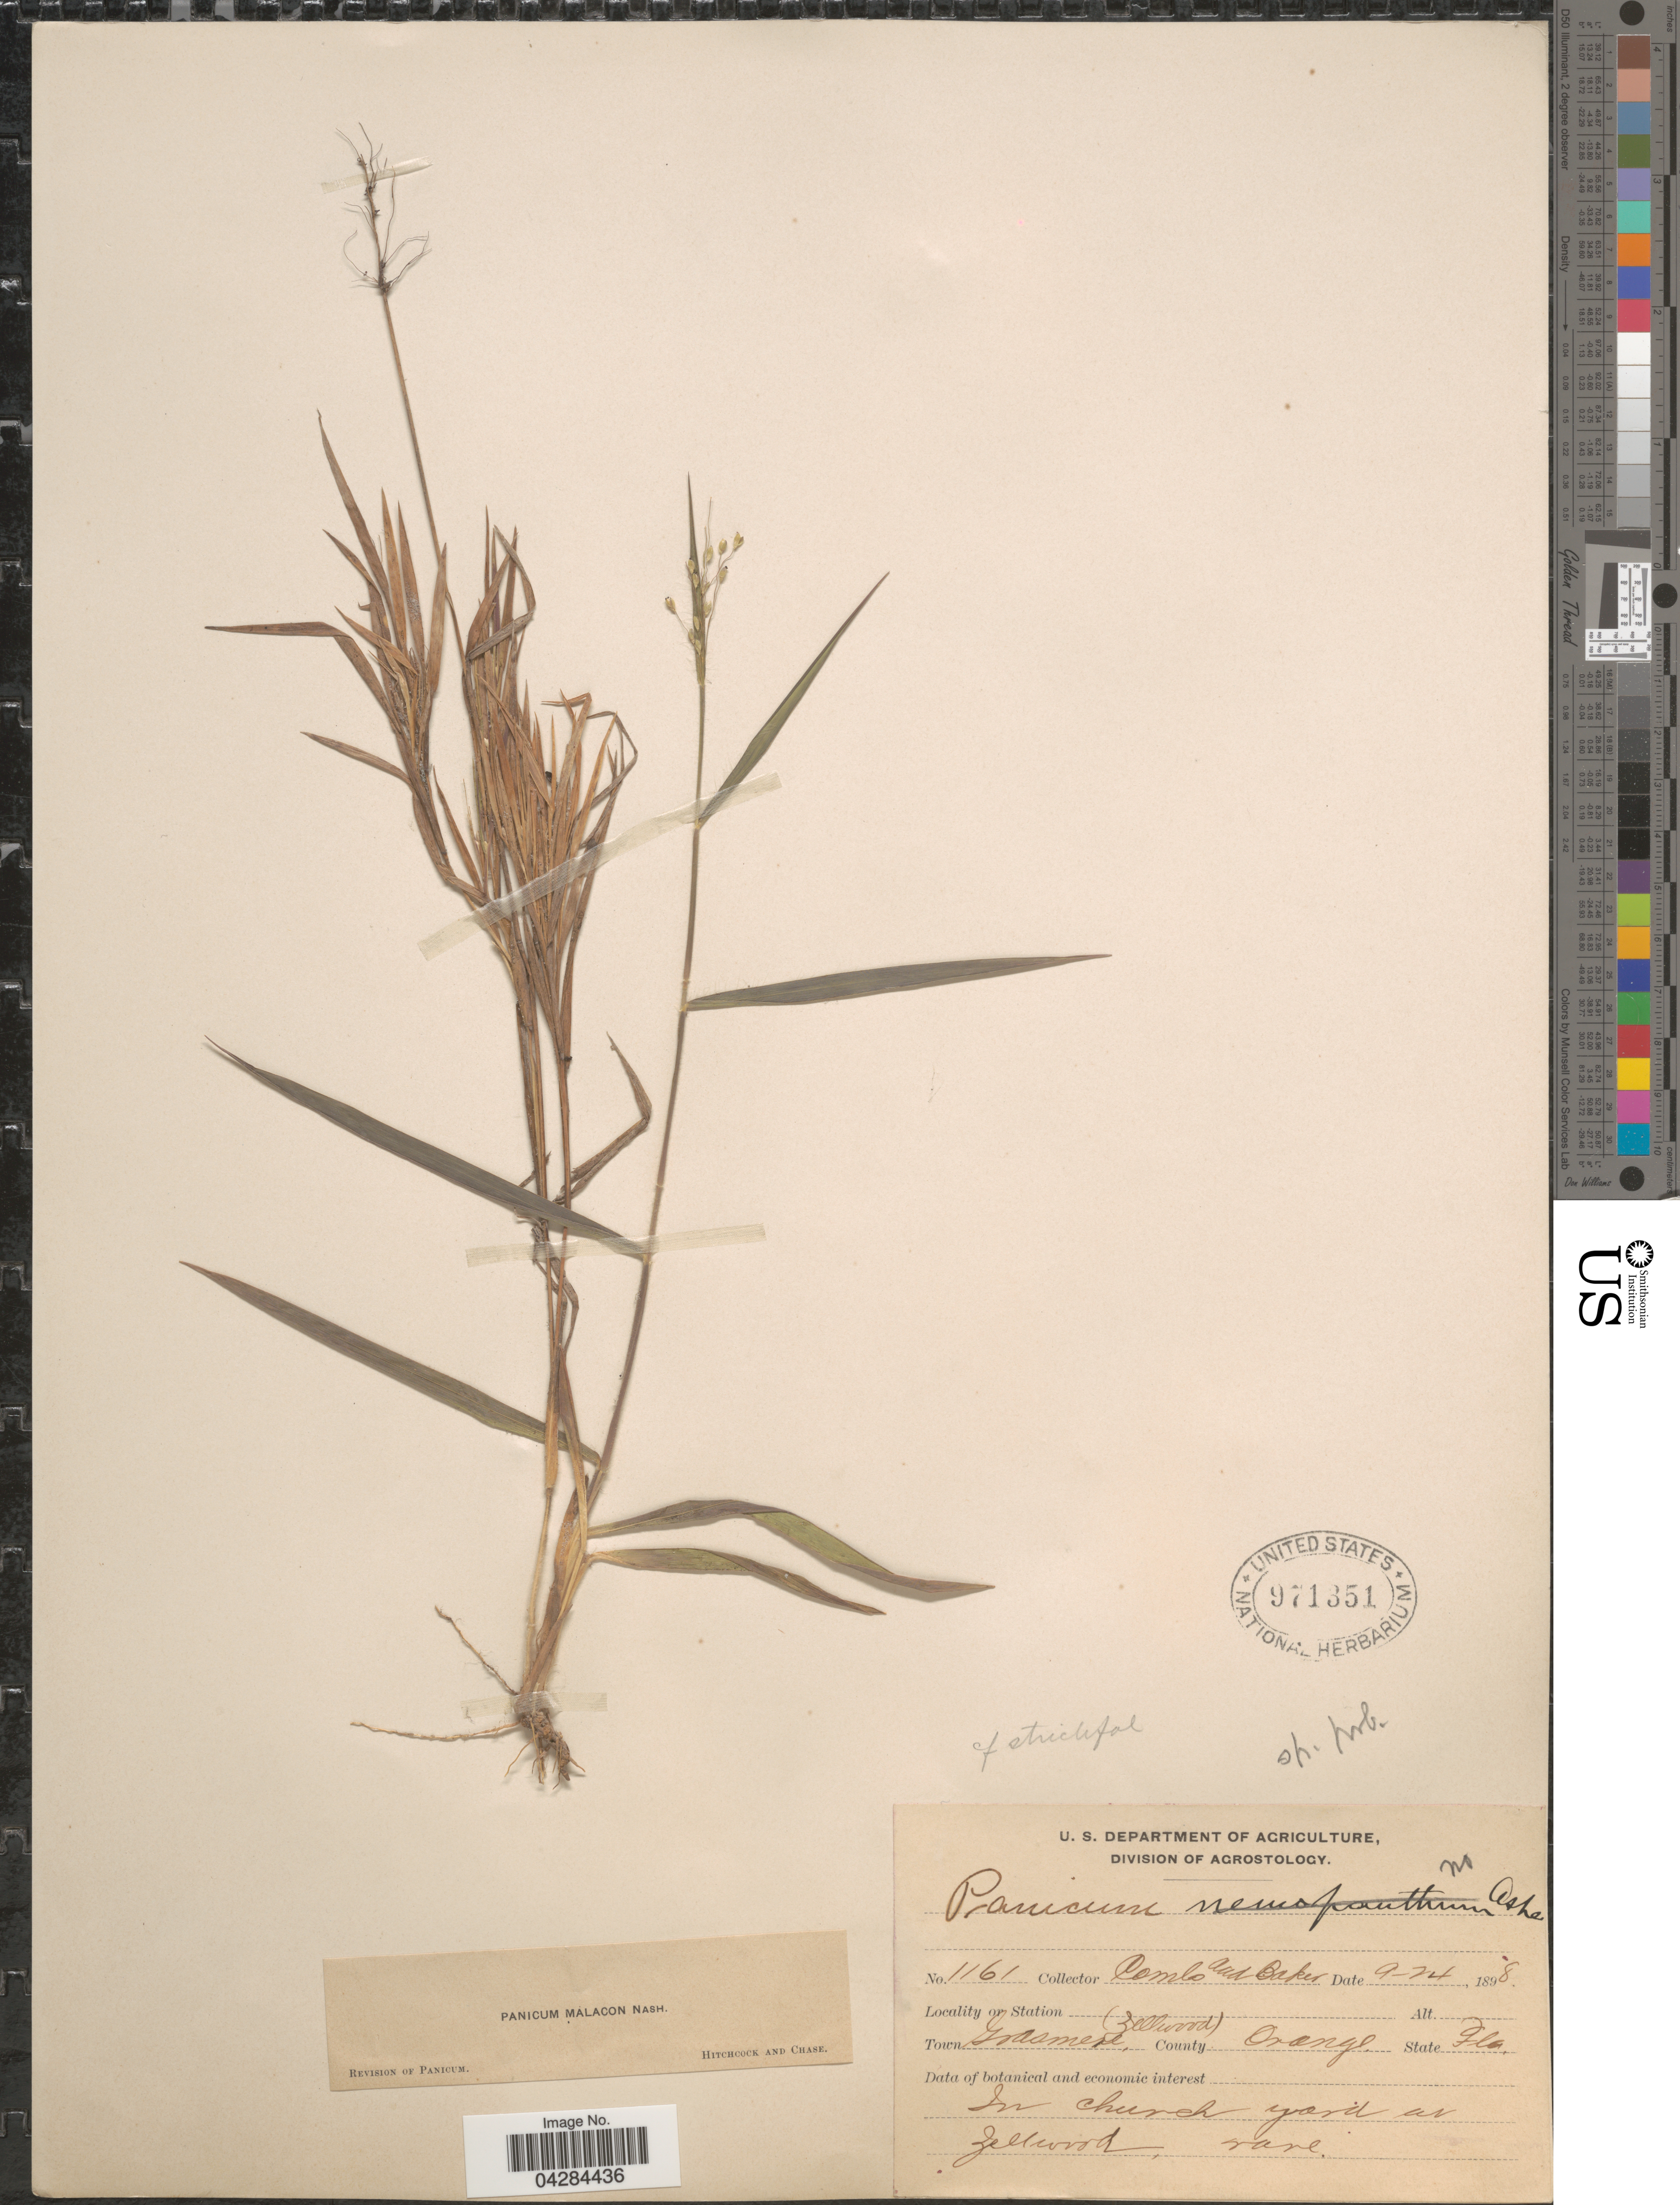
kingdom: Plantae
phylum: Tracheophyta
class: Liliopsida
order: Poales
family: Poaceae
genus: Dichanthelium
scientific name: Dichanthelium ovale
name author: (Elliott) Gould & C.A. Clark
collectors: -. Combs & -- Baker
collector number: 1161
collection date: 1898-09-24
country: United States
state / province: Florida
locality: Town Grasmere (Zellwood), County Orange. In church yard as Zellwood.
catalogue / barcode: US 971351